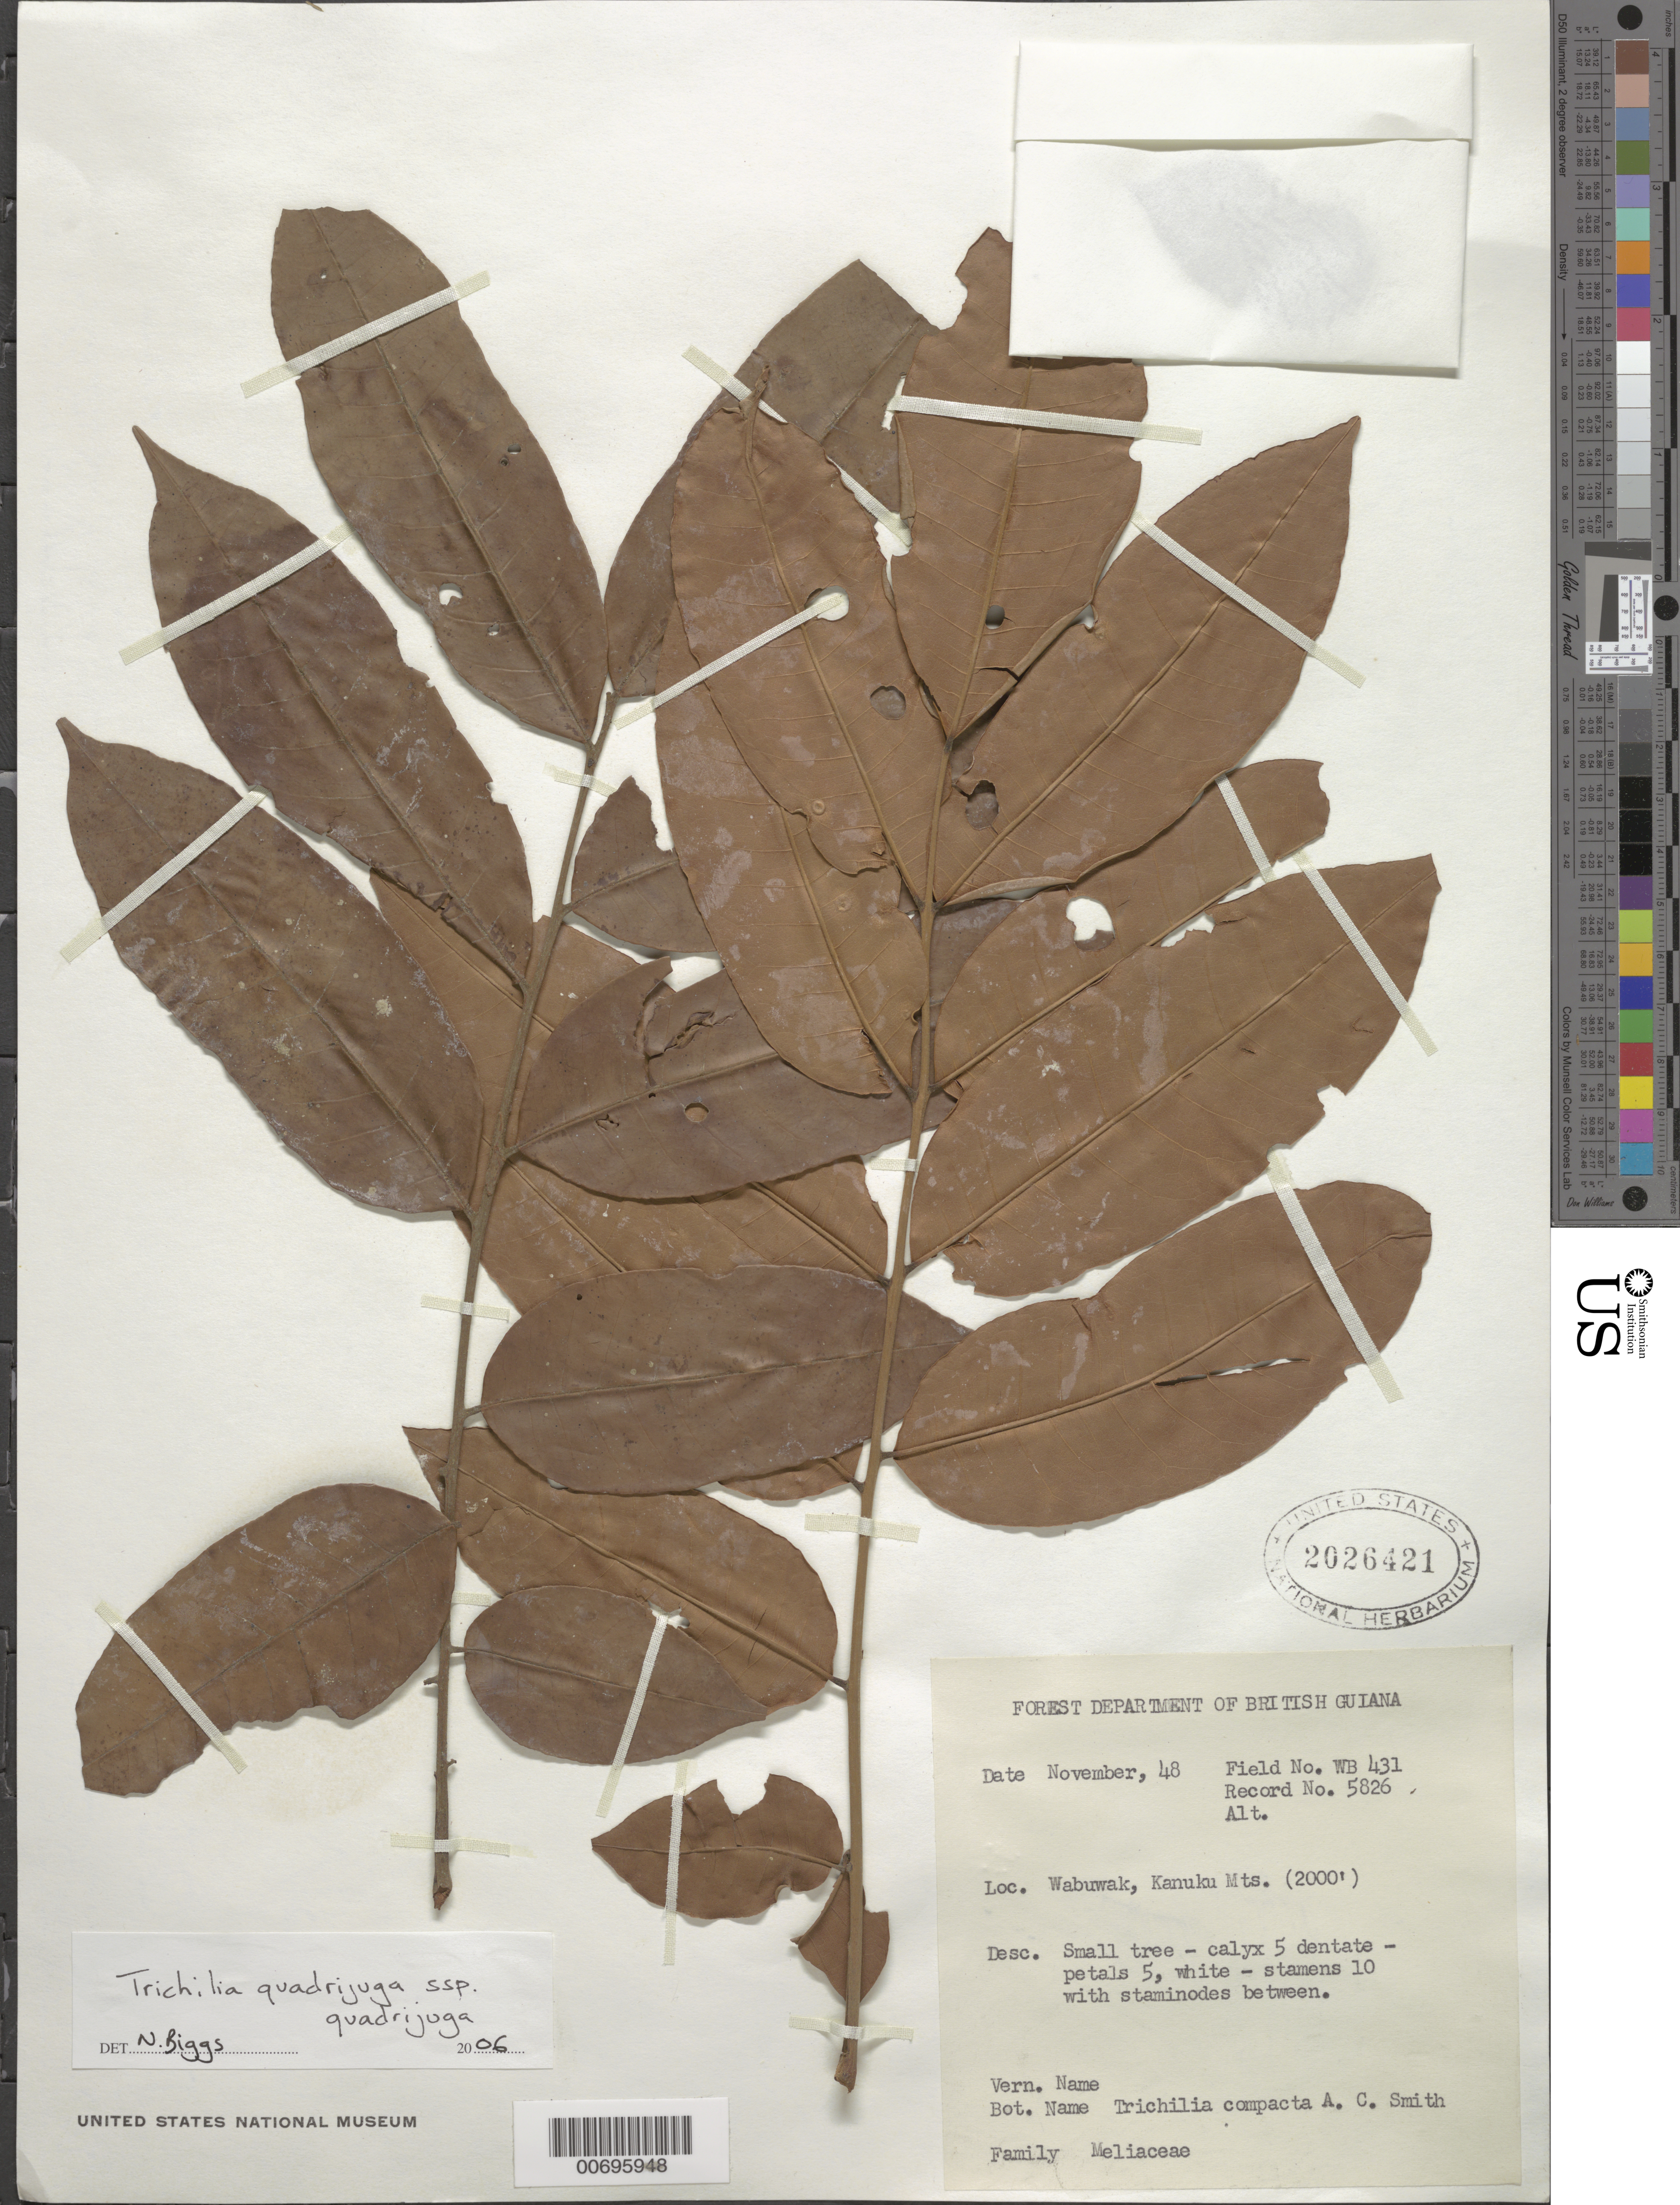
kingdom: Plantae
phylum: Tracheophyta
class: Magnoliopsida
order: Sapindales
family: Meliaceae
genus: Trichilia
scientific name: Trichilia compacta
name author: A.C. Sm.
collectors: Forest Dept. B. G. & British Guiana Forestry Dept.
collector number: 5826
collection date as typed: Nov-48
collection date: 1948-11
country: Guyana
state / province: U. Takutu-U. Essequibo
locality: Wabuwak Mt., Kanuku Mts.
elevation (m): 610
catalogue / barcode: US 2026421